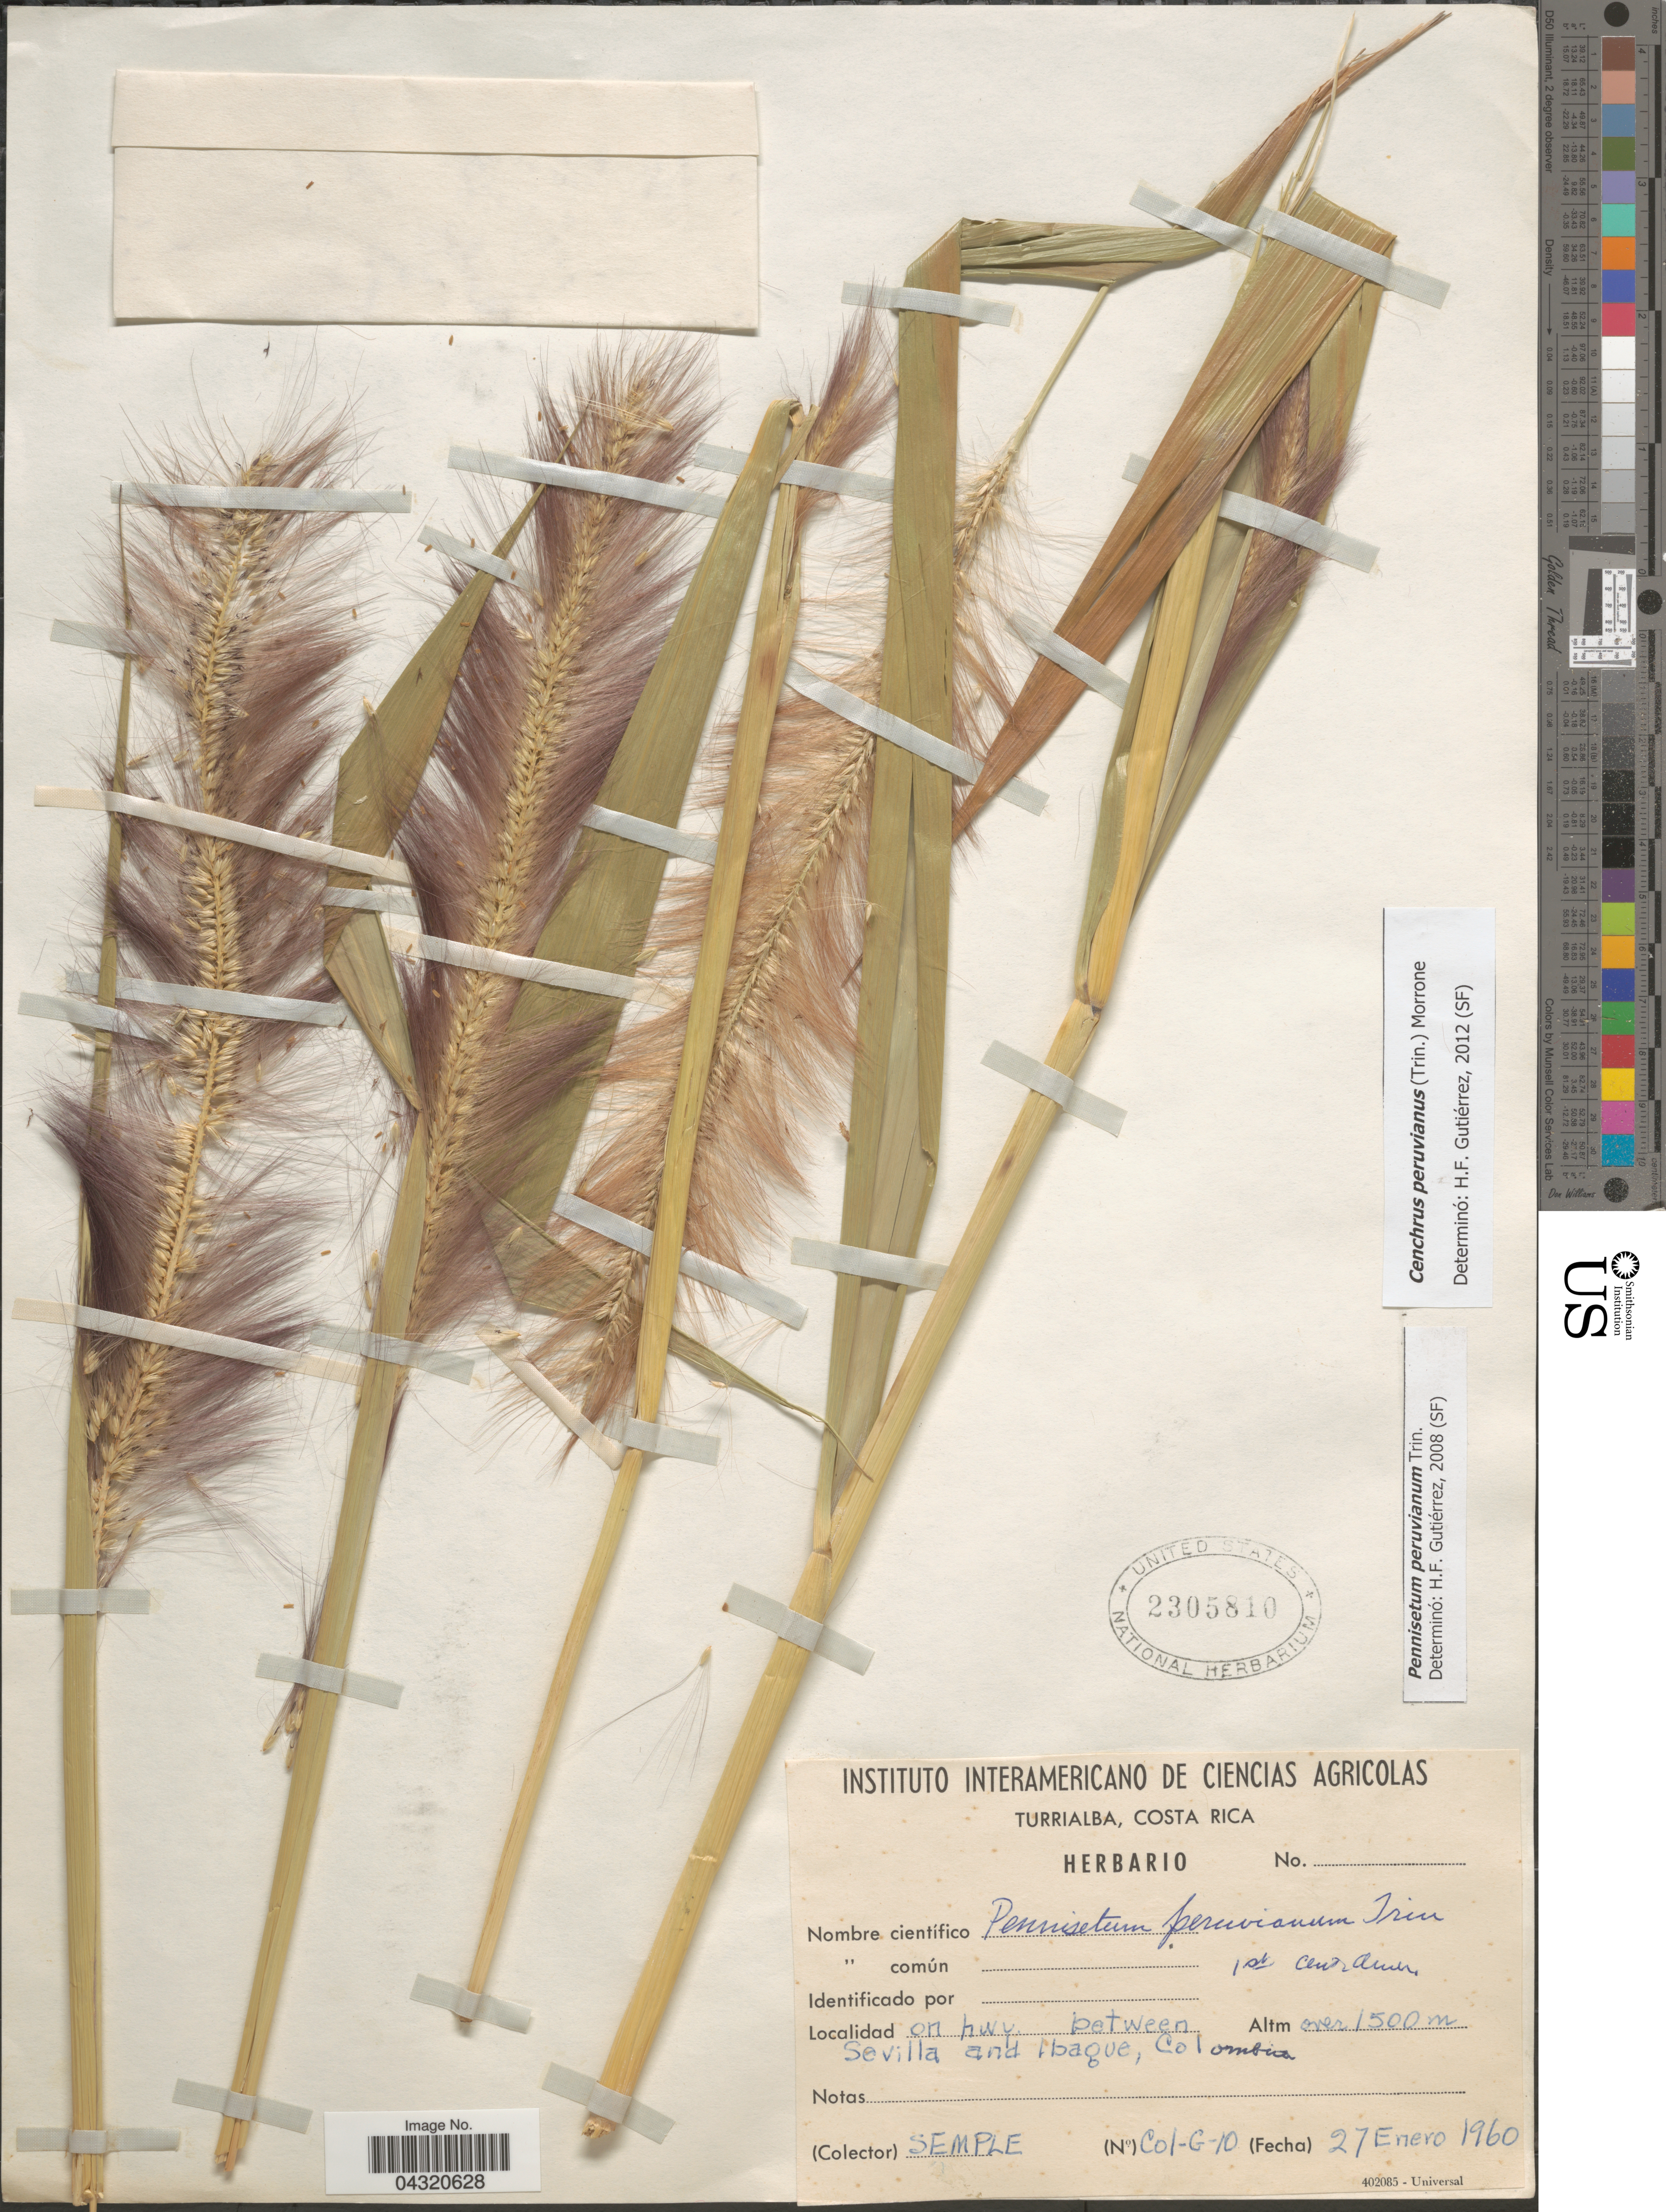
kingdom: Plantae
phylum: Tracheophyta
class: Liliopsida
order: Poales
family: Poaceae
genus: Cenchrus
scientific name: Cenchrus peruvianus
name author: (Trin.) Morrone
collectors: Semple, --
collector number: Col-G-10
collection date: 1960-01-27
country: Colombia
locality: On hwy. between Sevilla and Ibaque.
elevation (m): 1500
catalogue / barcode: US 2305810